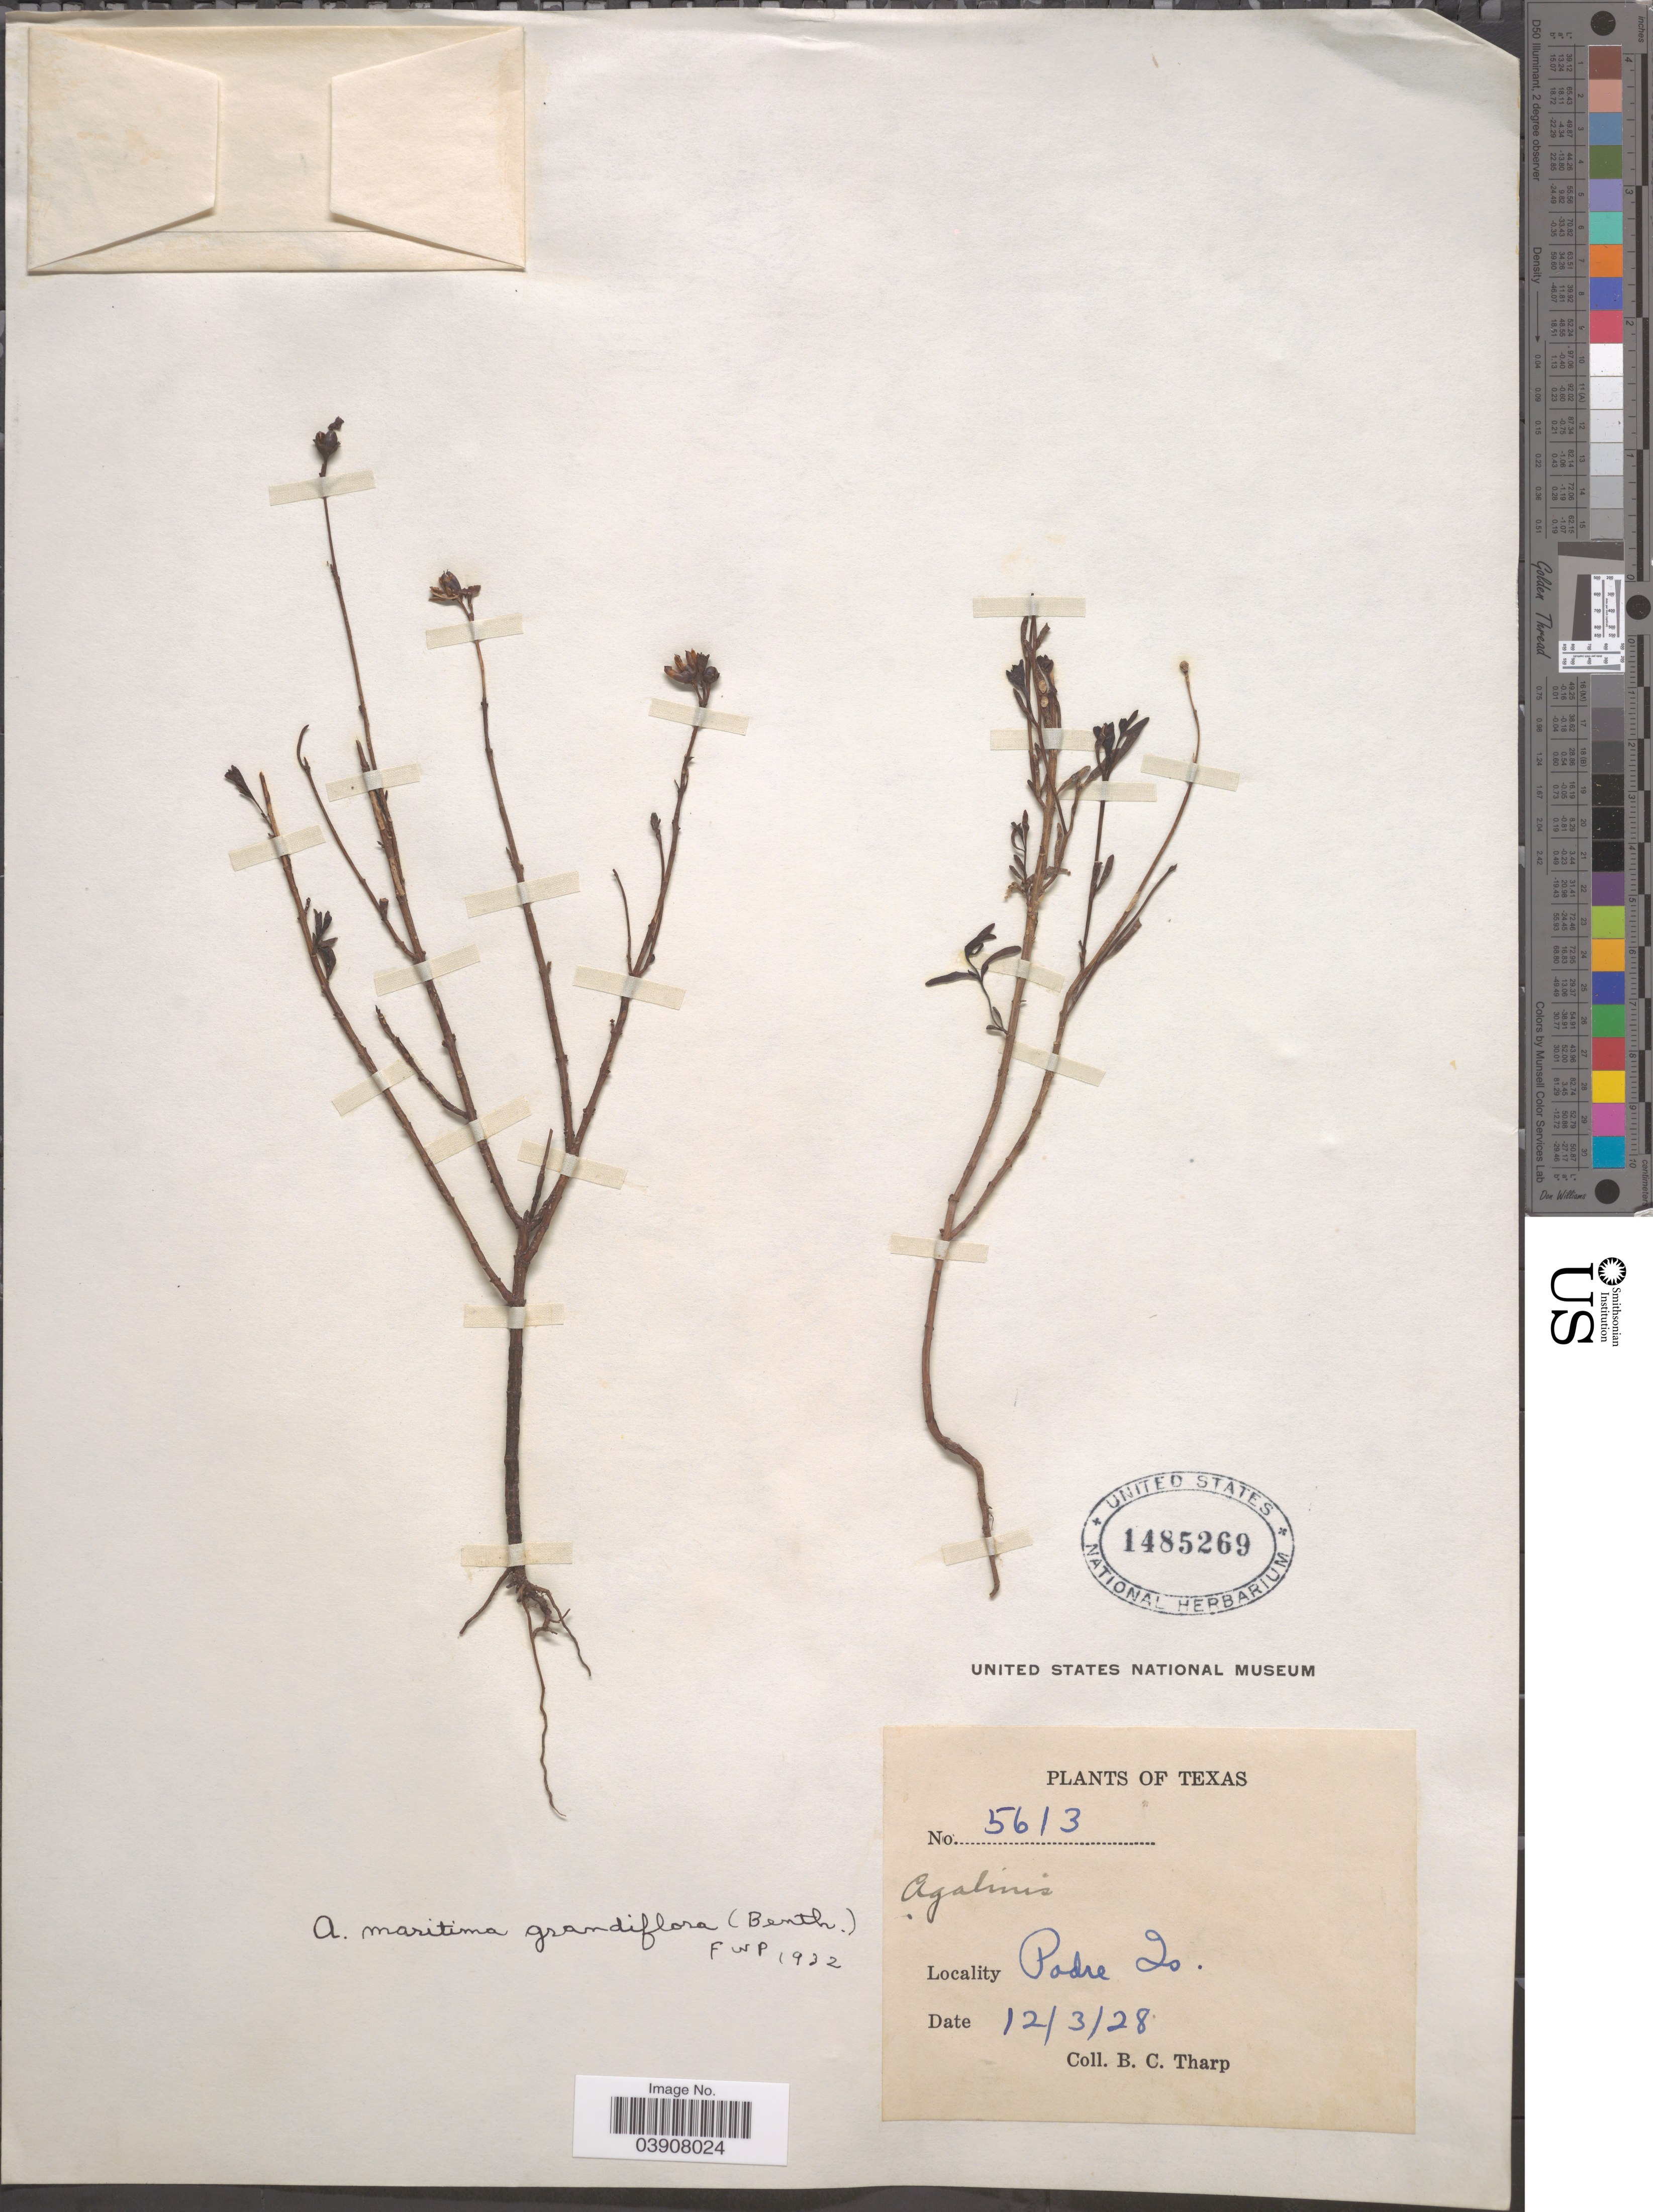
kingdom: Plantae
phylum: Tracheophyta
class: Magnoliopsida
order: Lamiales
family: Orobanchaceae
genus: Agalinis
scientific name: Agalinis maritima var. grandiflora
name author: (Benth.) Pennell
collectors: B. C. Tharp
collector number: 5613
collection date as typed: Transcribed d/m/y: 3/12/28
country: United States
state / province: Texas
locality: Padre Is.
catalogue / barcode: US 1485269